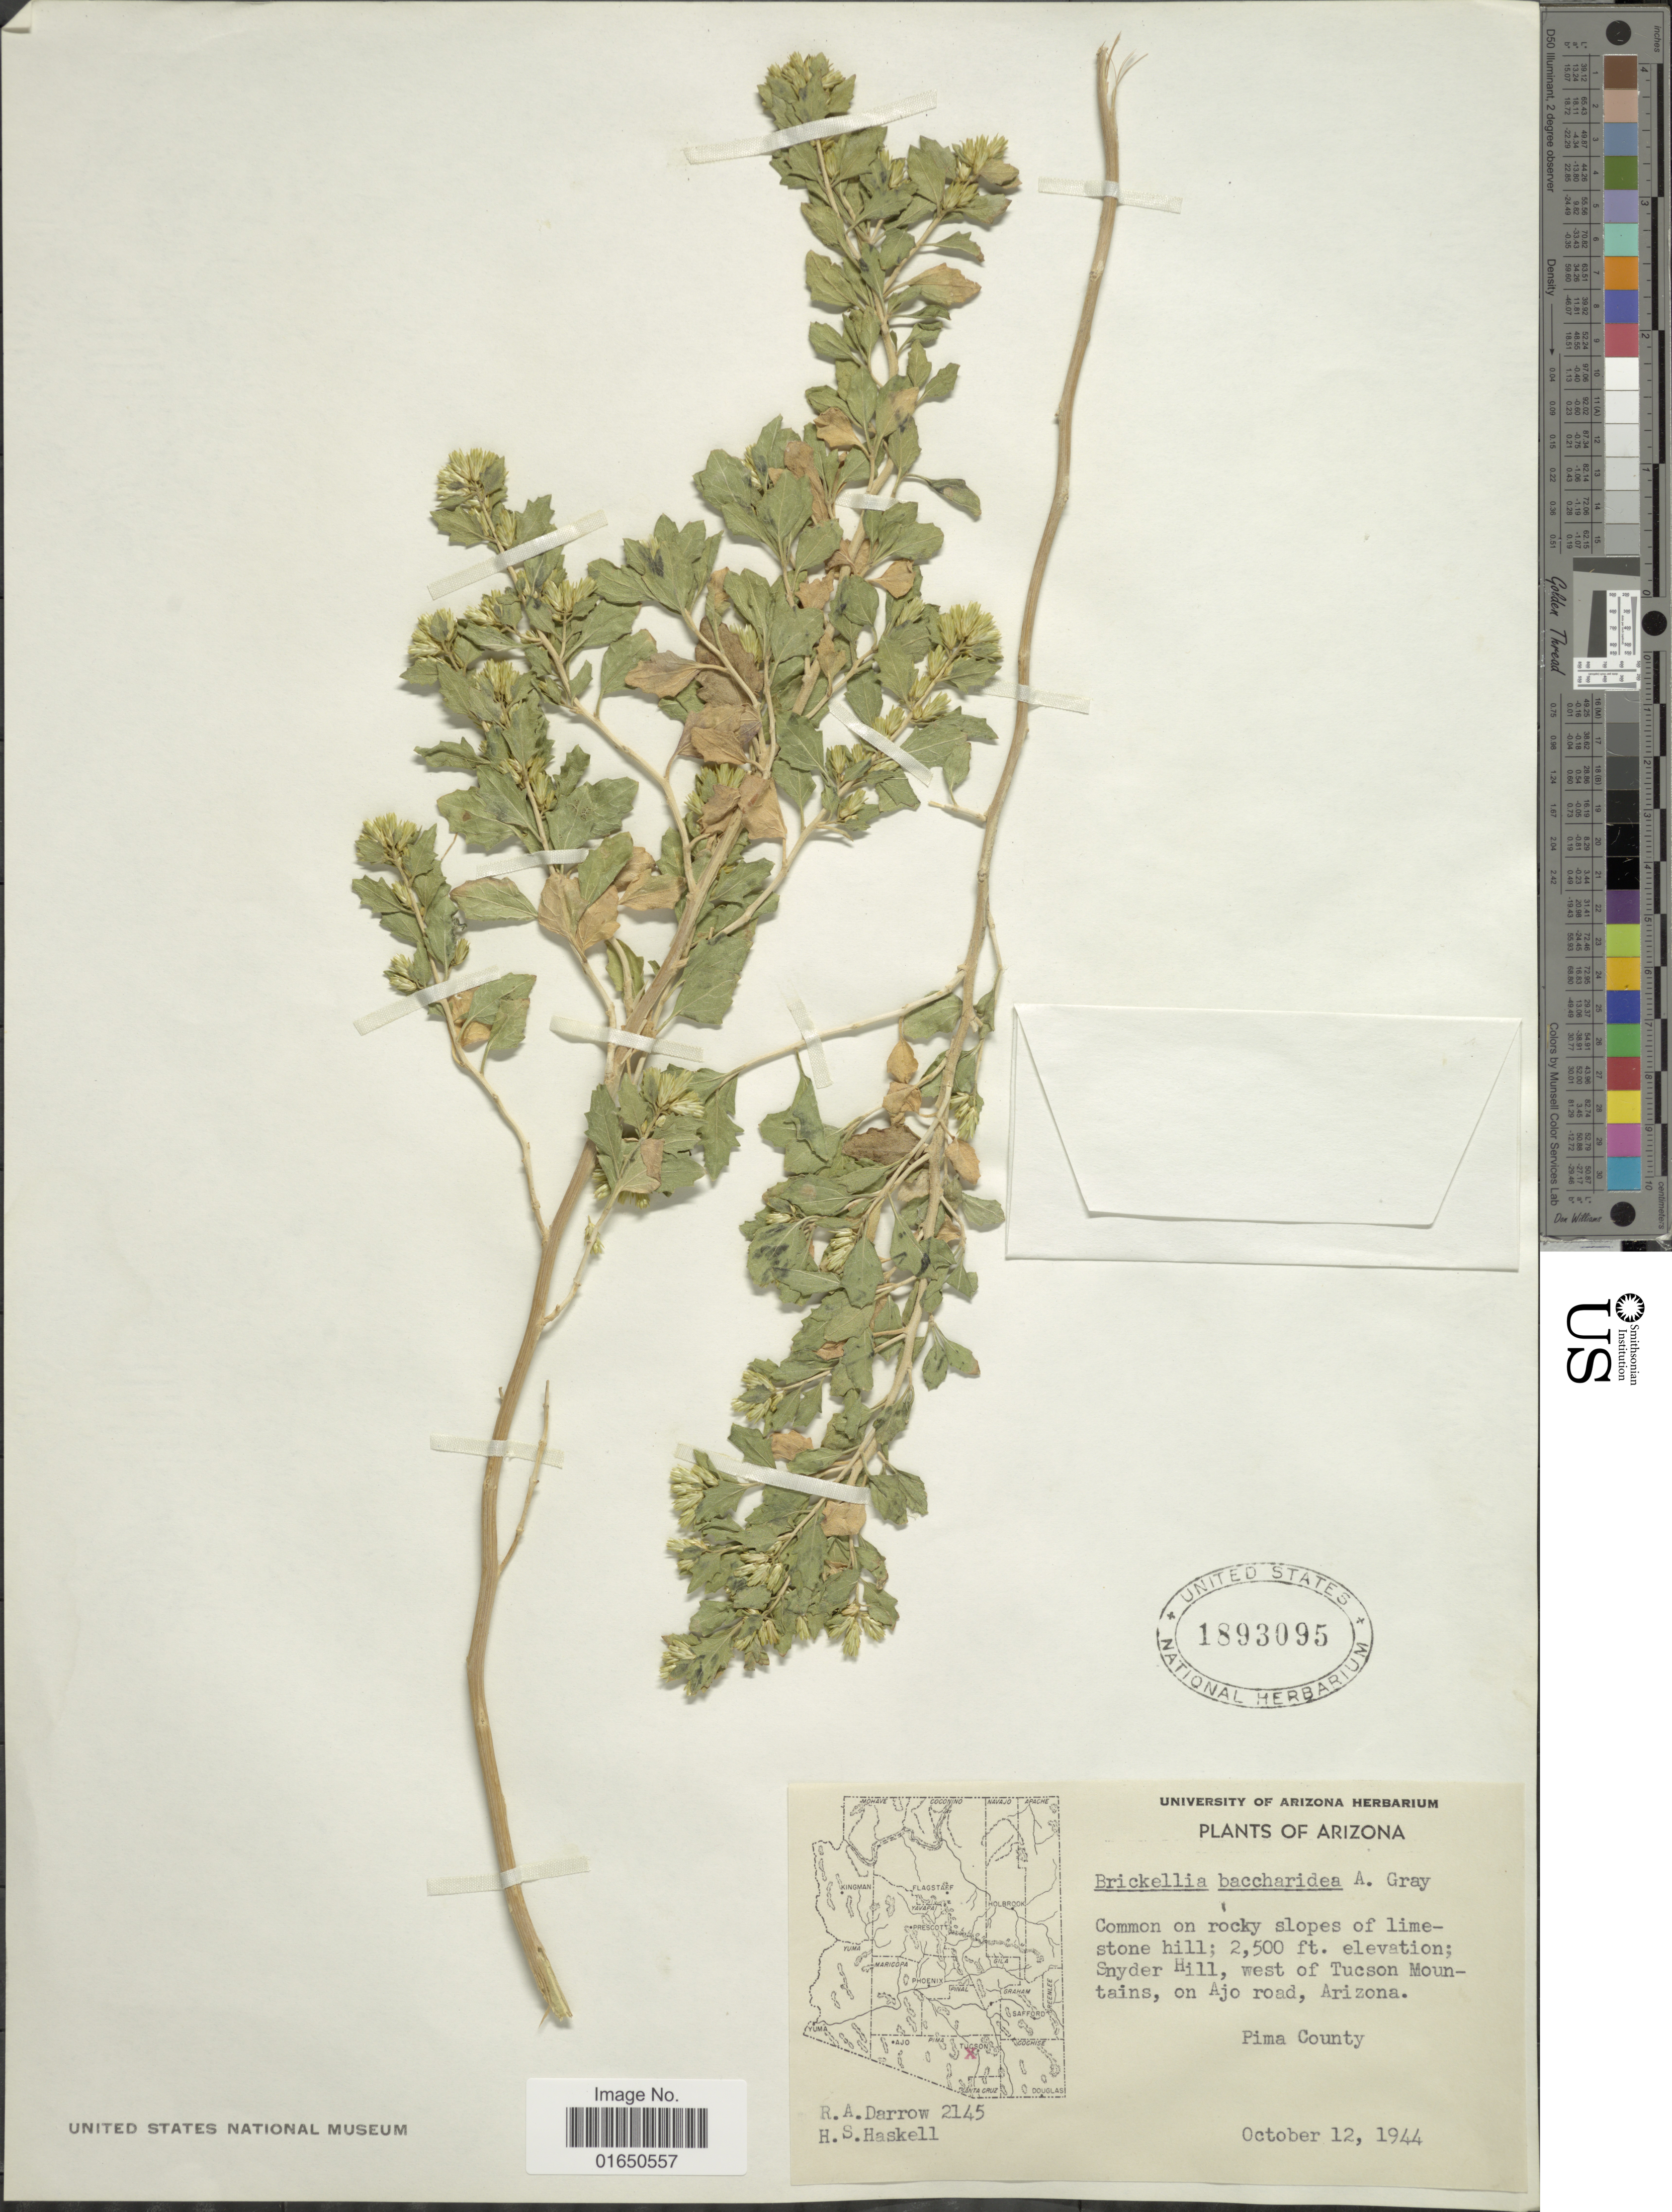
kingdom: Plantae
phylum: Tracheophyta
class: Magnoliopsida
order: Asterales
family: Asteraceae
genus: Brickellia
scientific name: Brickellia baccharidea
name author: A. Gray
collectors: R. A. Darrow & H. Haskell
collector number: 2145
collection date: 1944-10-12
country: United States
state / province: Arizona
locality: Snyder Hill, west of Tucson Mountains, on Ajo road. Pima County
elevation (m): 762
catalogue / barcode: US 1893095